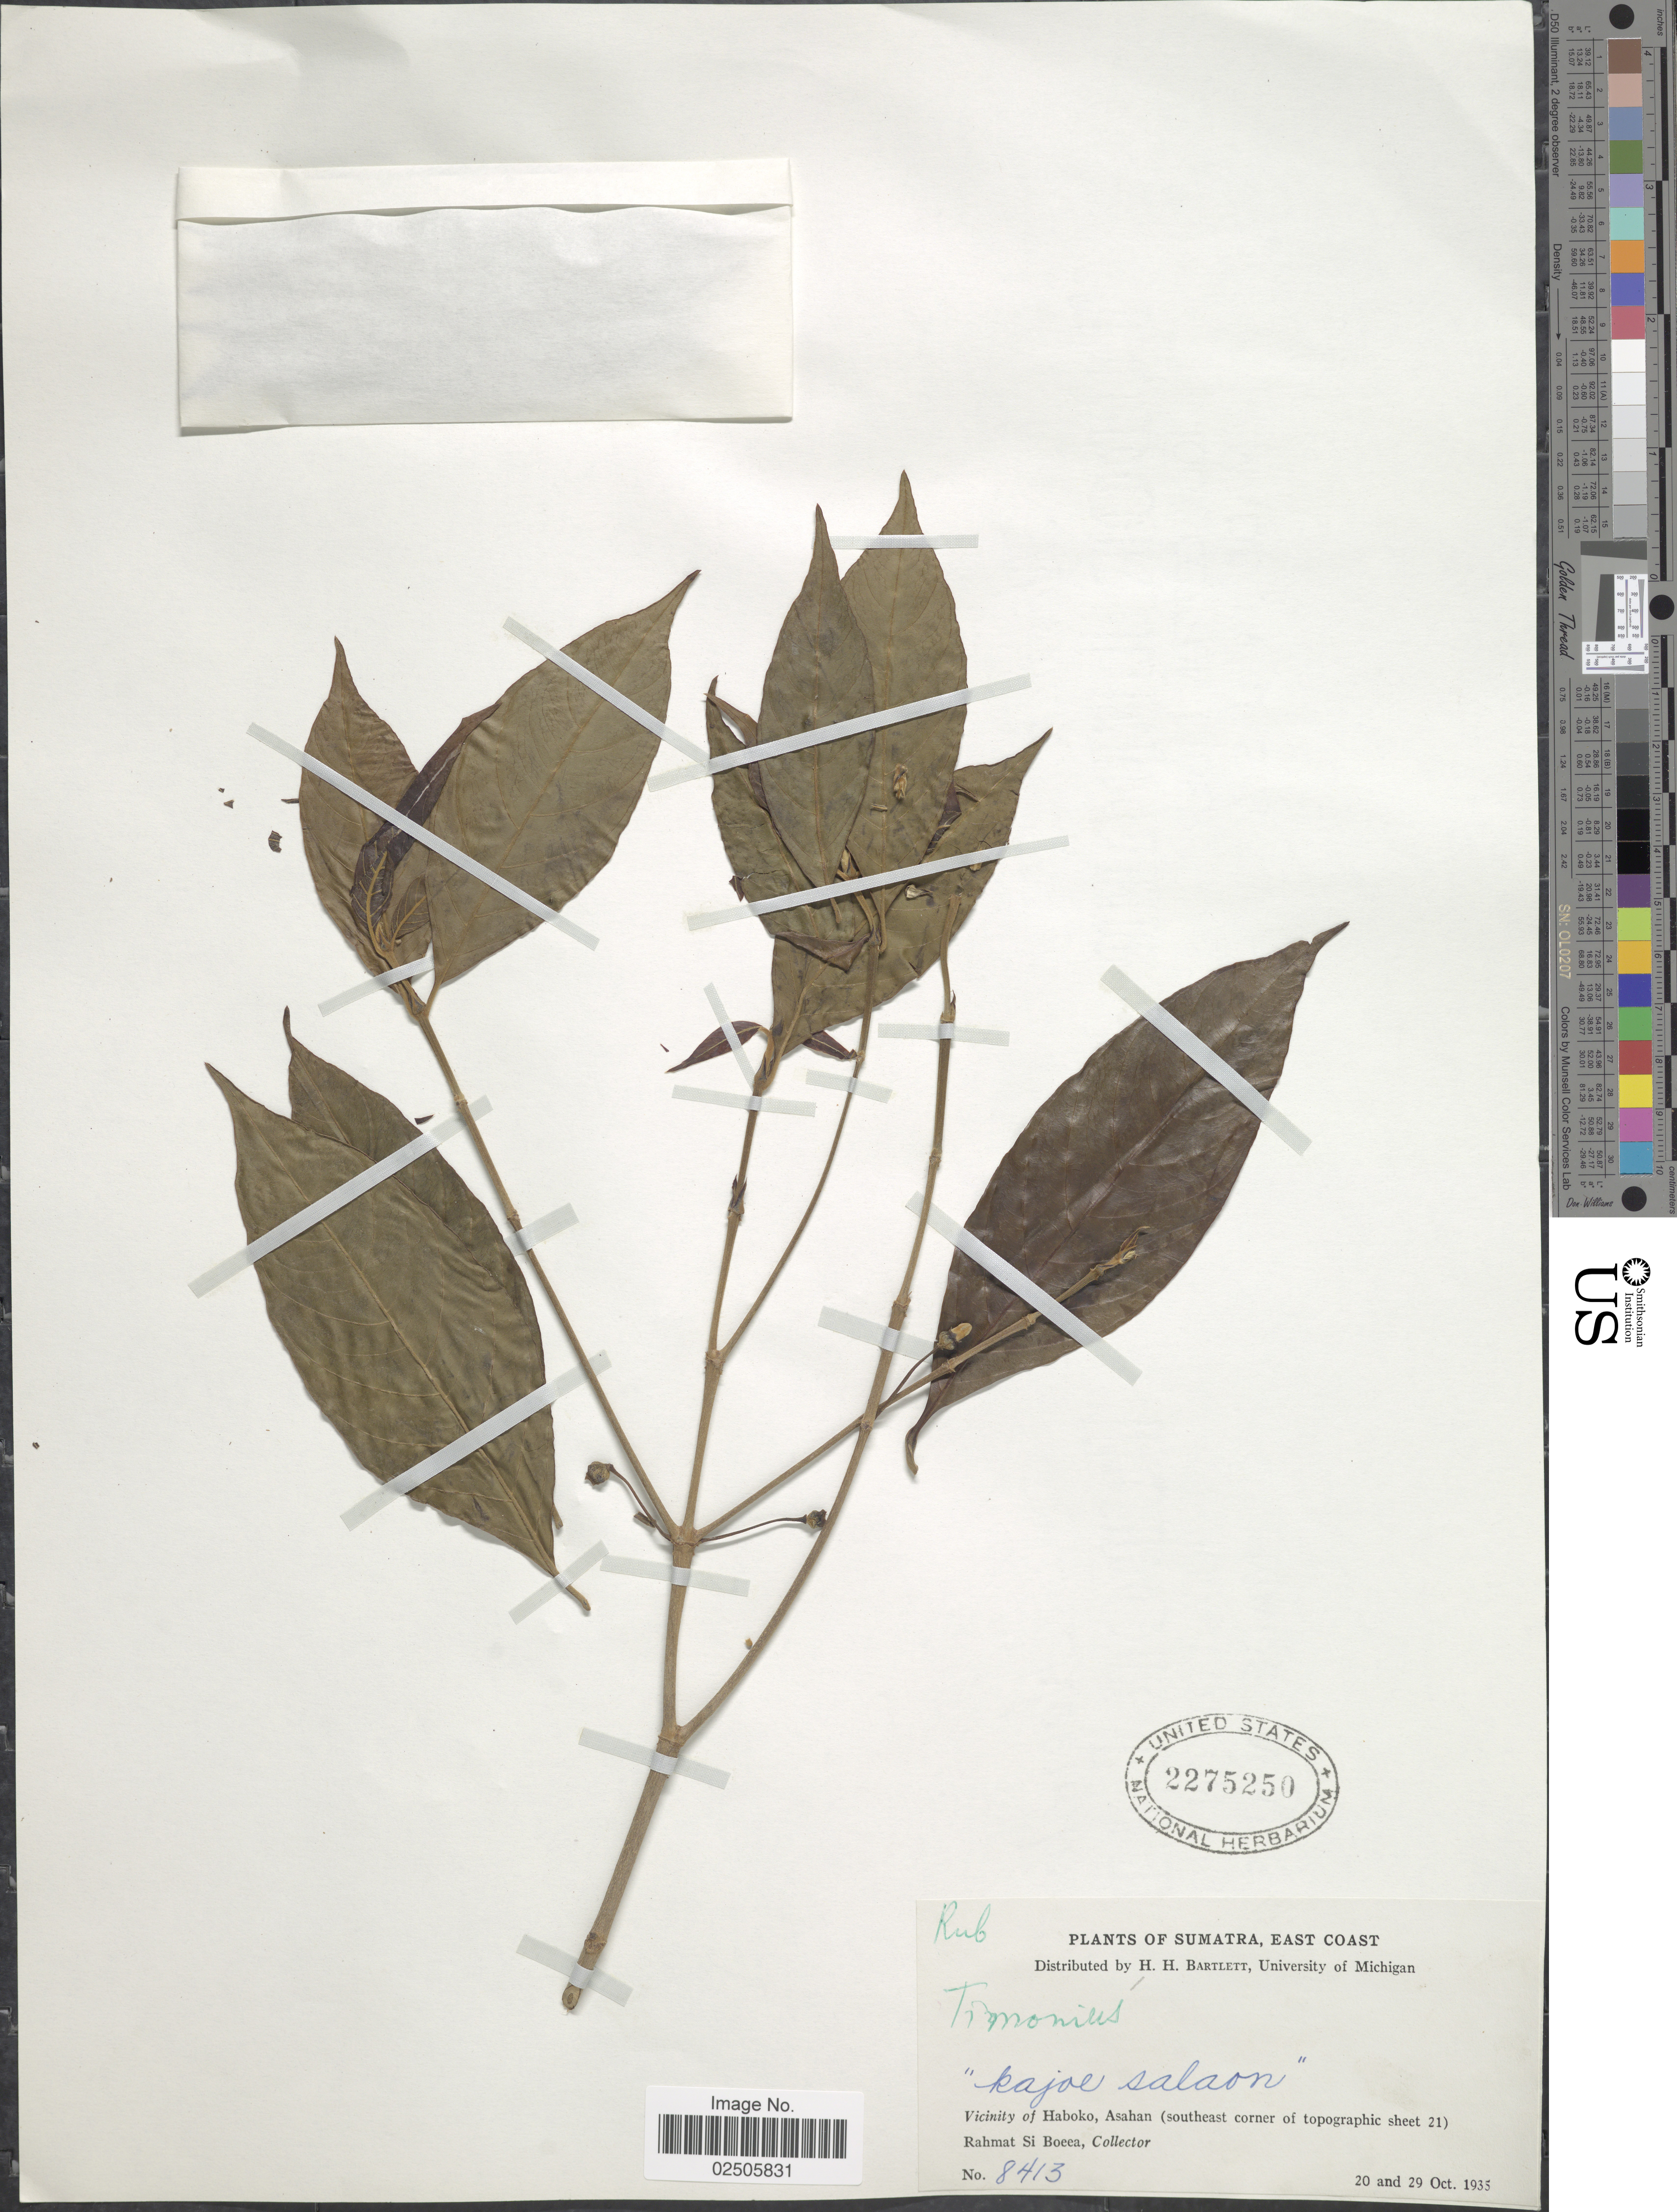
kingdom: Plantae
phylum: Tracheophyta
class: Magnoliopsida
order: Gentianales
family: Rubiaceae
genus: Timonius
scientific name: Timonius sp.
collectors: Rahmat Si Boeea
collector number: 8413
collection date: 1935-10-20/1935-10-29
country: Indonesia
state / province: Sumatra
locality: East Coast, Vicinity of Haboko, Asahan (southeast corner of topographic sheet 21)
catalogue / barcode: US 2275250